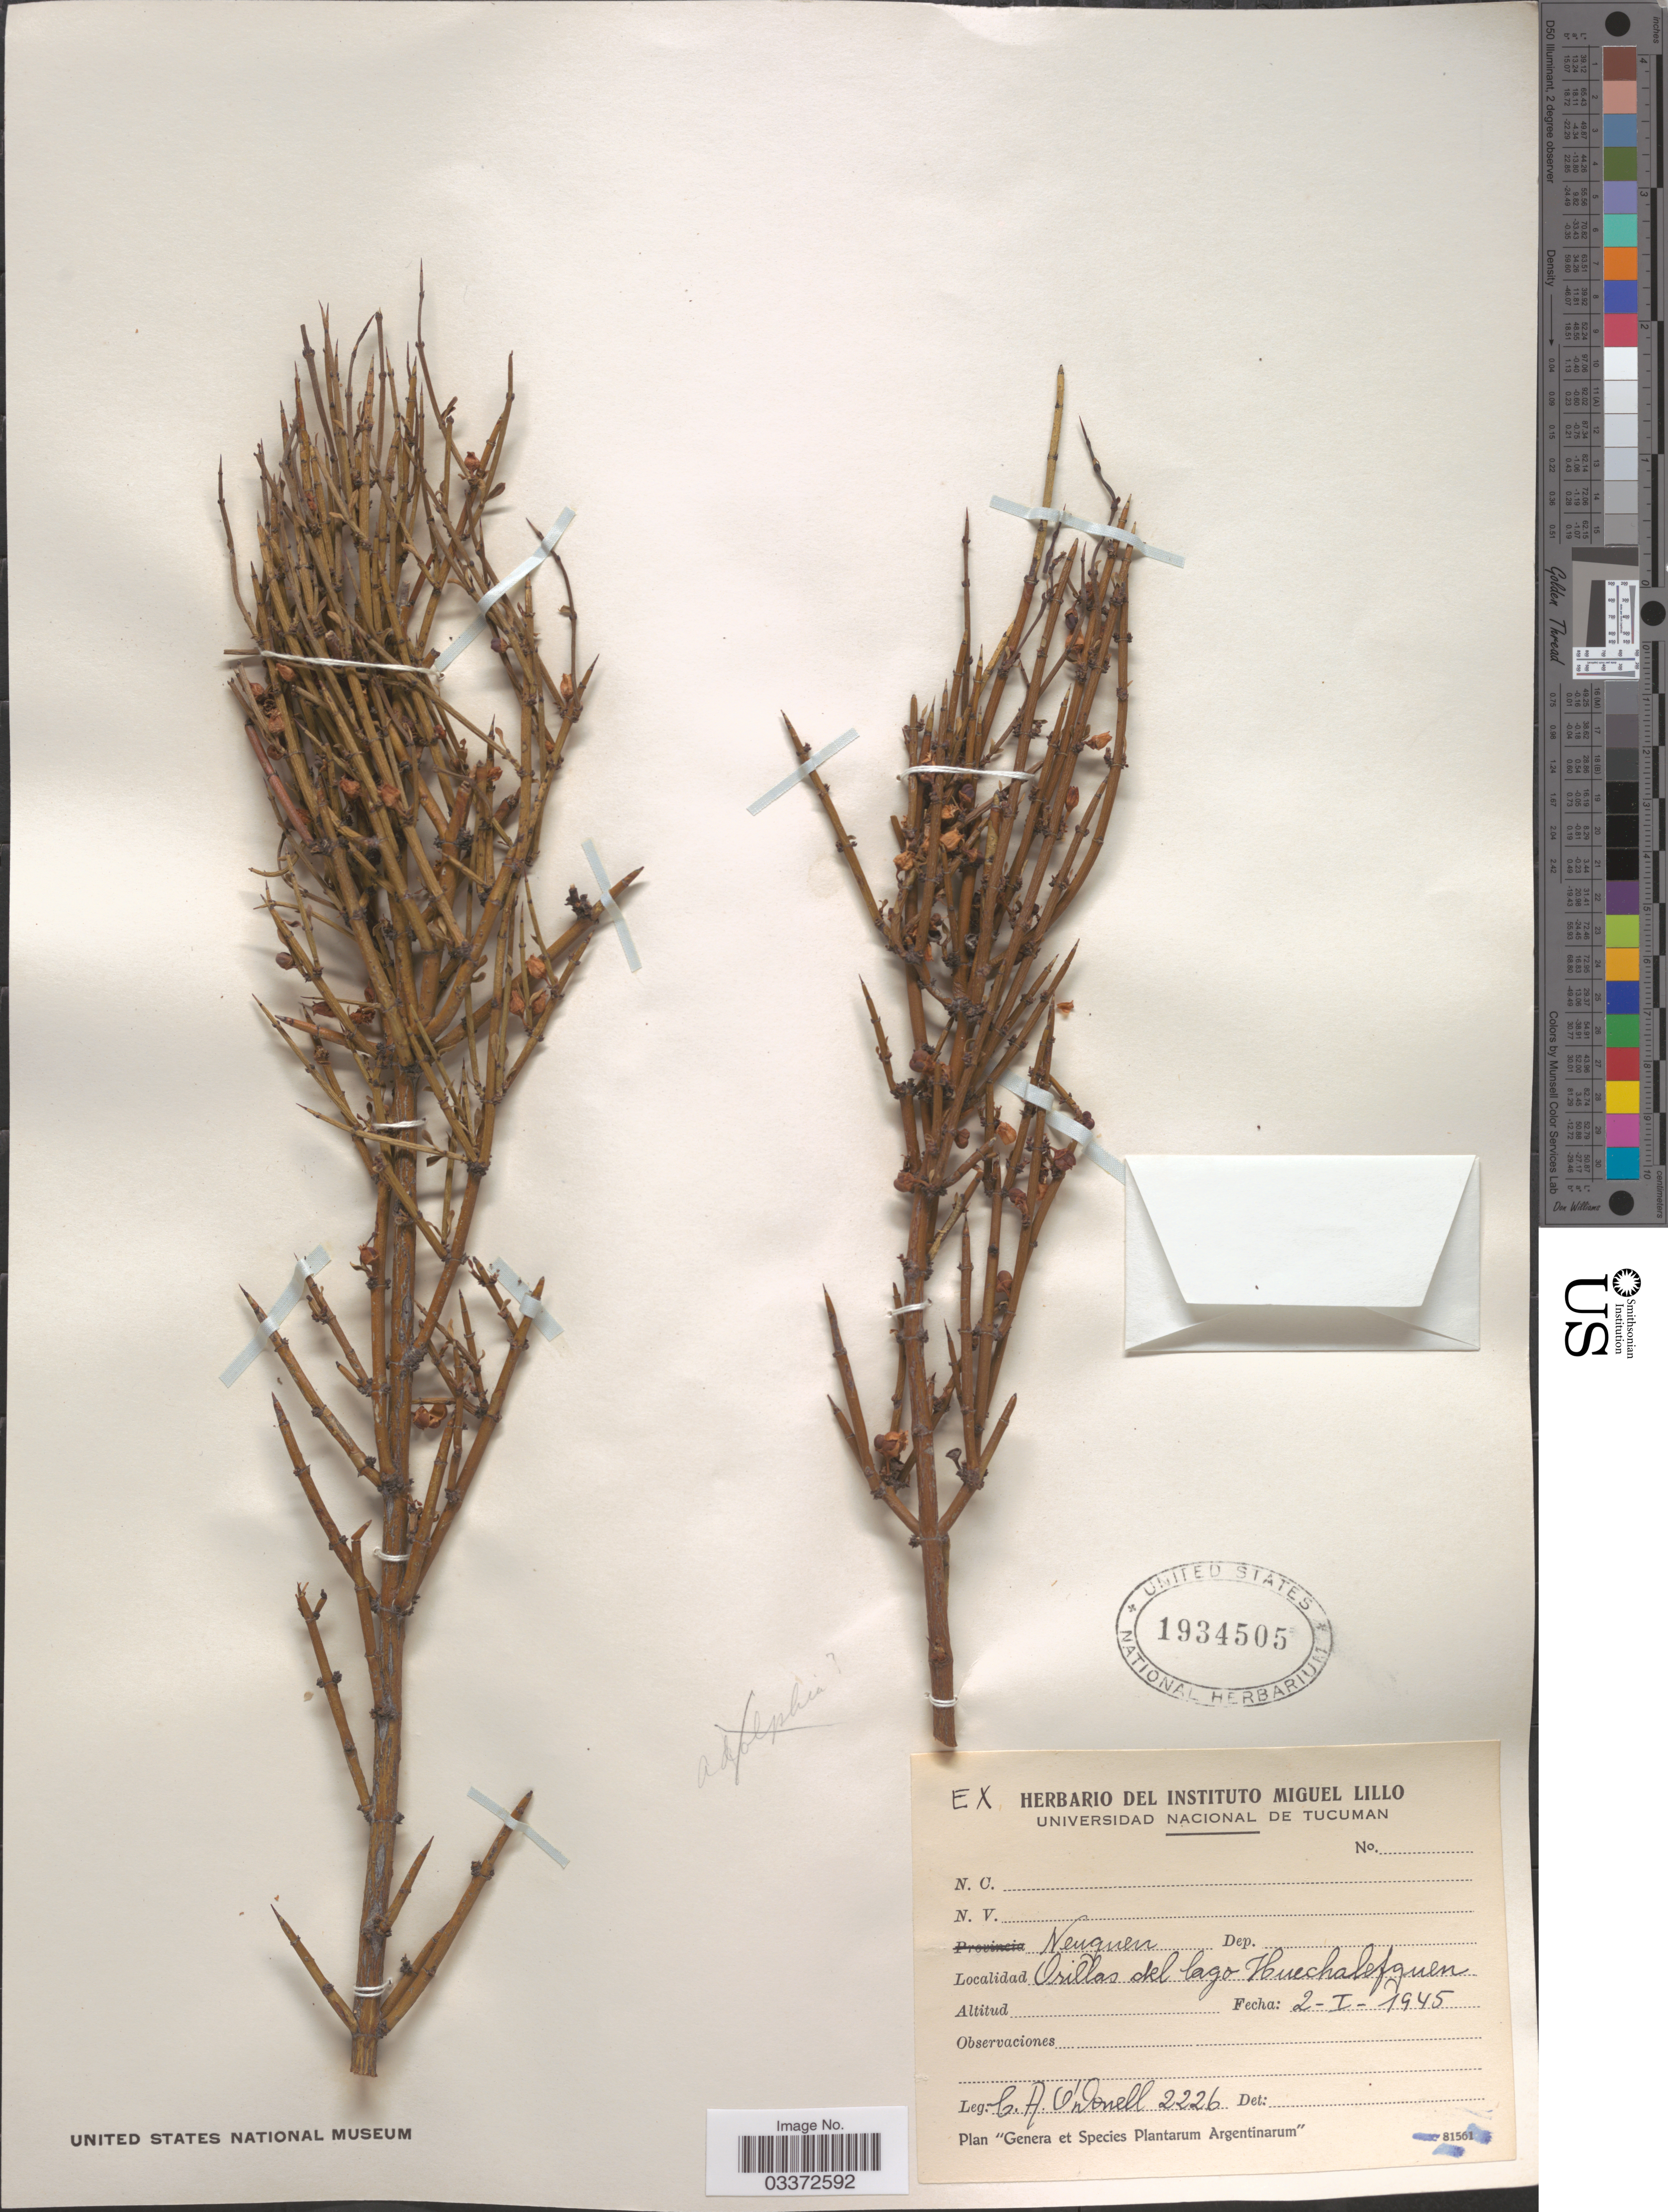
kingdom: Plantae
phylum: Tracheophyta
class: Magnoliopsida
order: Rosales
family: Rhamnaceae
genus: Colletia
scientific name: Colletia spinosa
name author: Lam.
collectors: C. O'Donell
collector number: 2226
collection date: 1945-01-02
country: Argentina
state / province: Neuquen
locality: Orillas del lago Huechalefquen.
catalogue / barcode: US 1934505